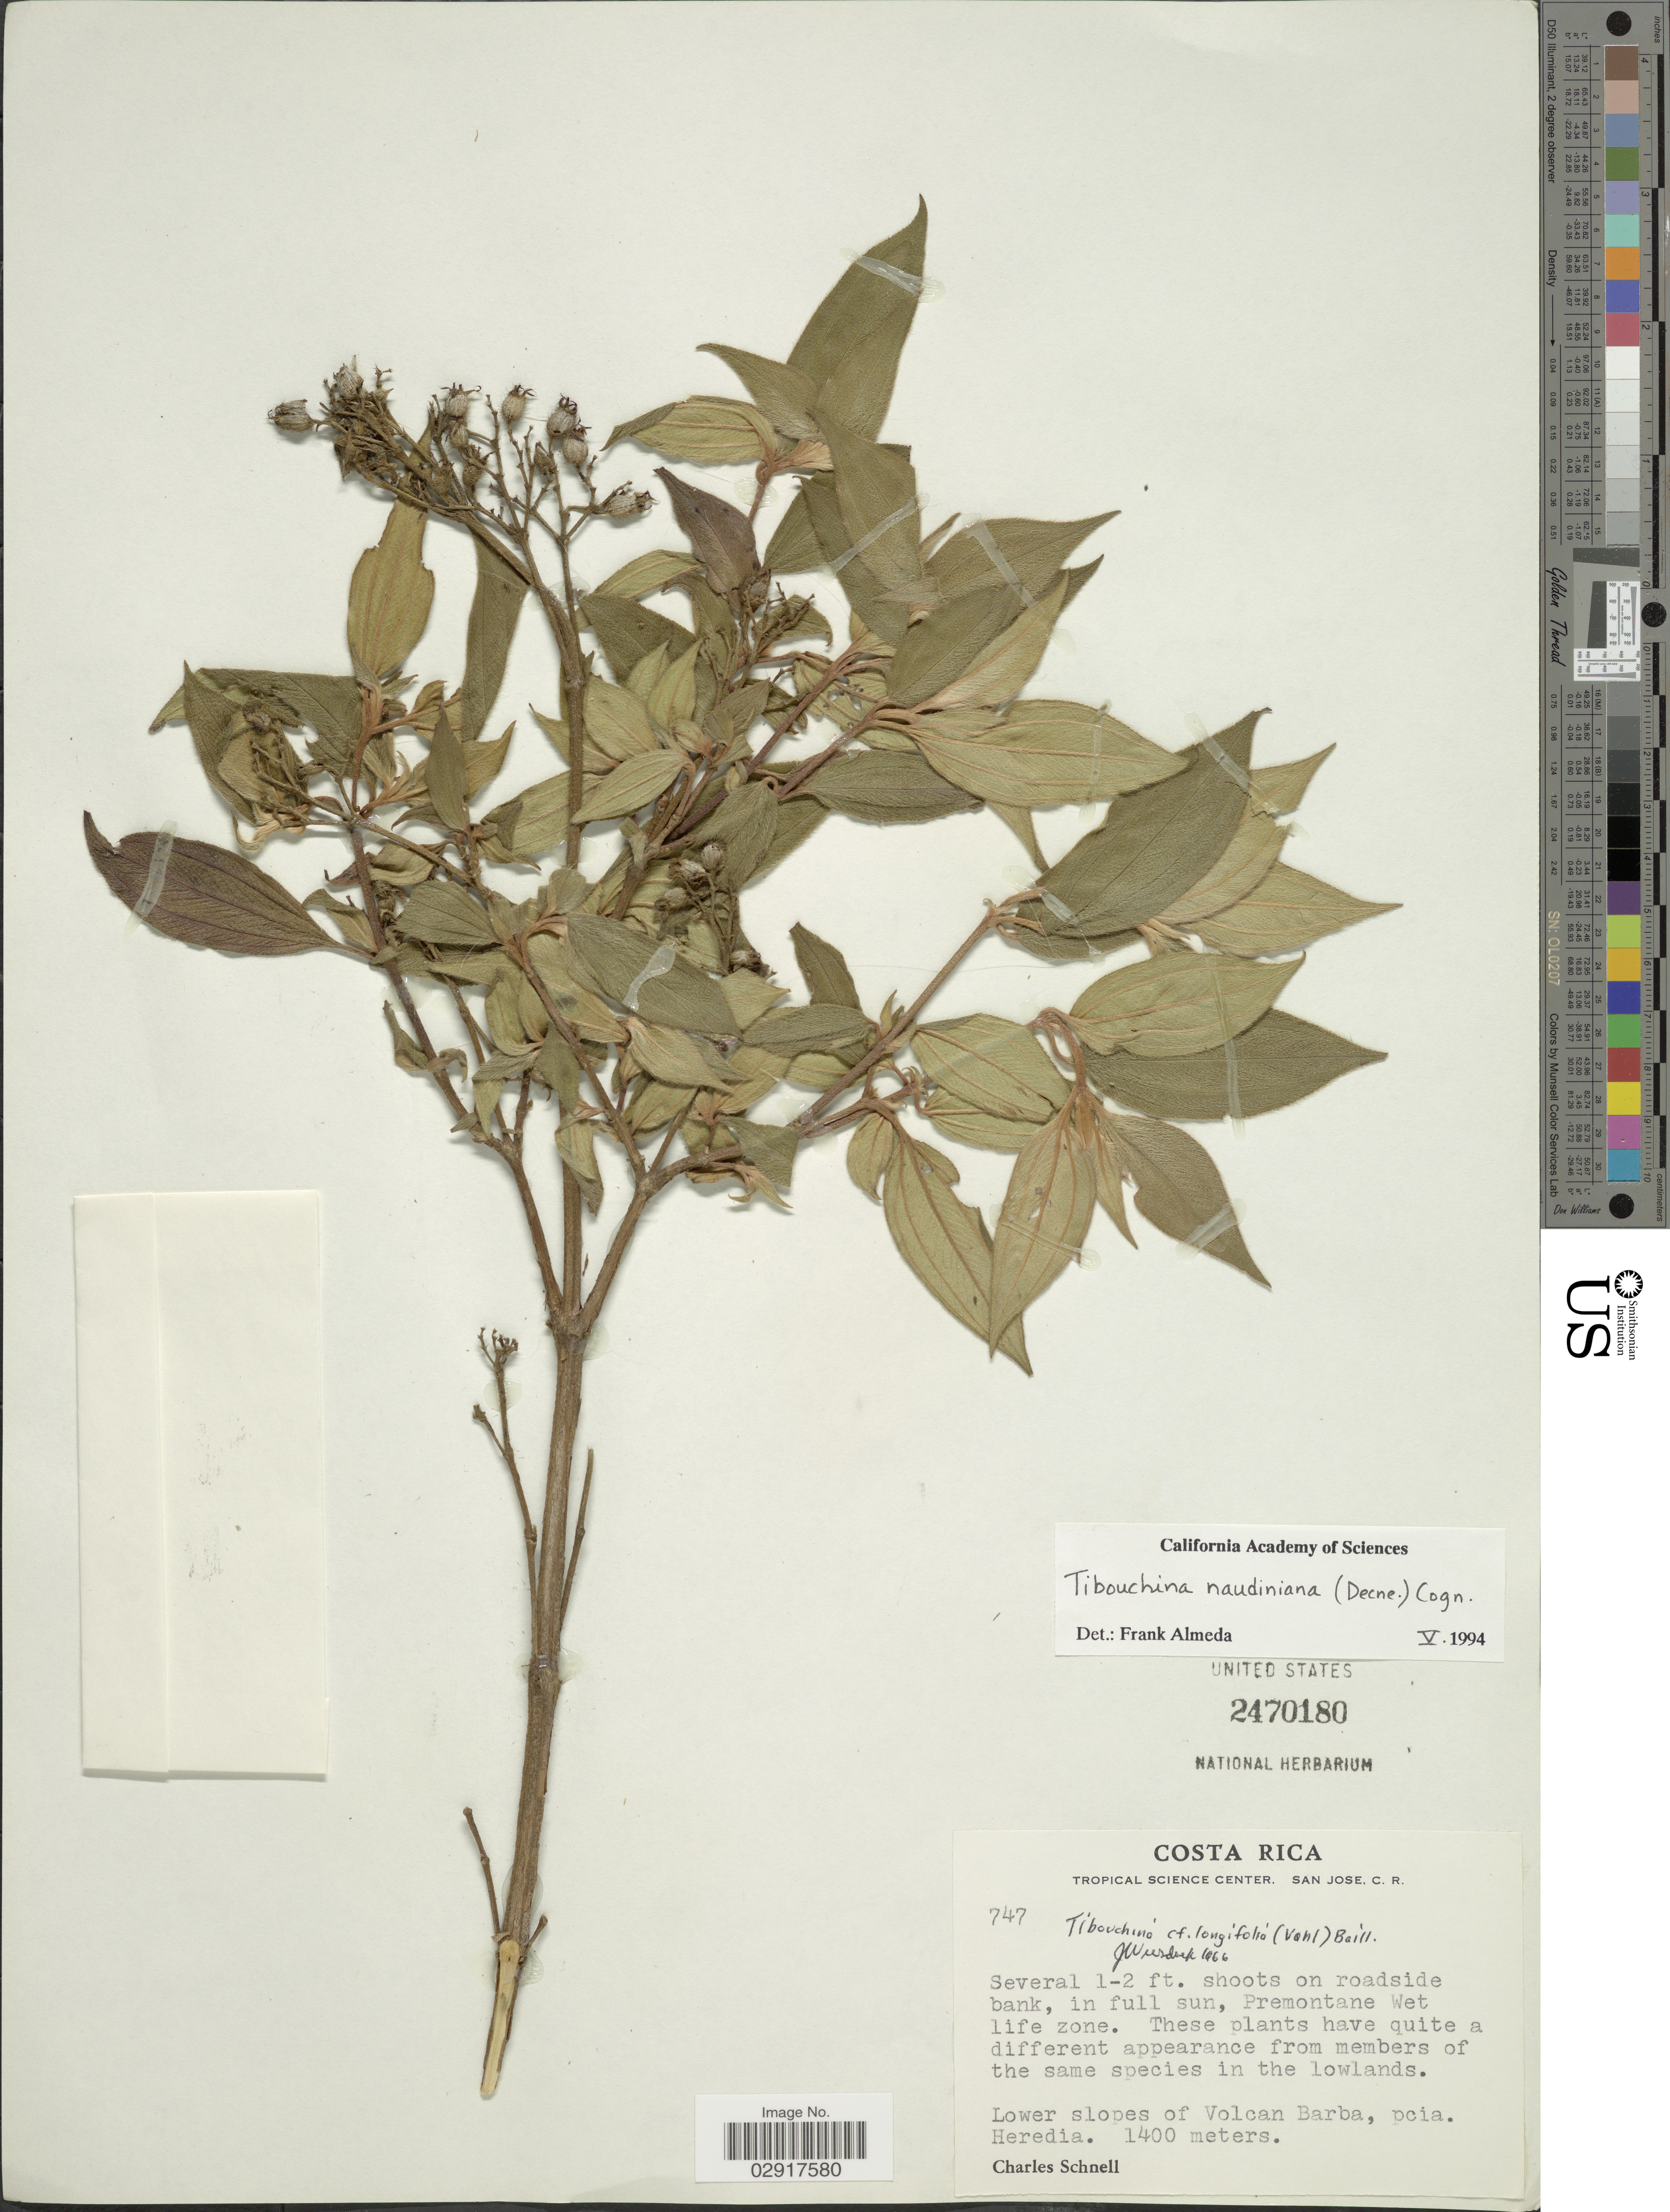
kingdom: Plantae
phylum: Tracheophyta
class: Magnoliopsida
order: Myrtales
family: Melastomataceae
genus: Chaetogastra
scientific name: Chaetogastra naudiniana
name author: Decne.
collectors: C. Schnell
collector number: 747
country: Costa Rica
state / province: Heredia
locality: Lower slopes of Volcan Barba, pcia. Heredia.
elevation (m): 1400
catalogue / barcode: US 2470180